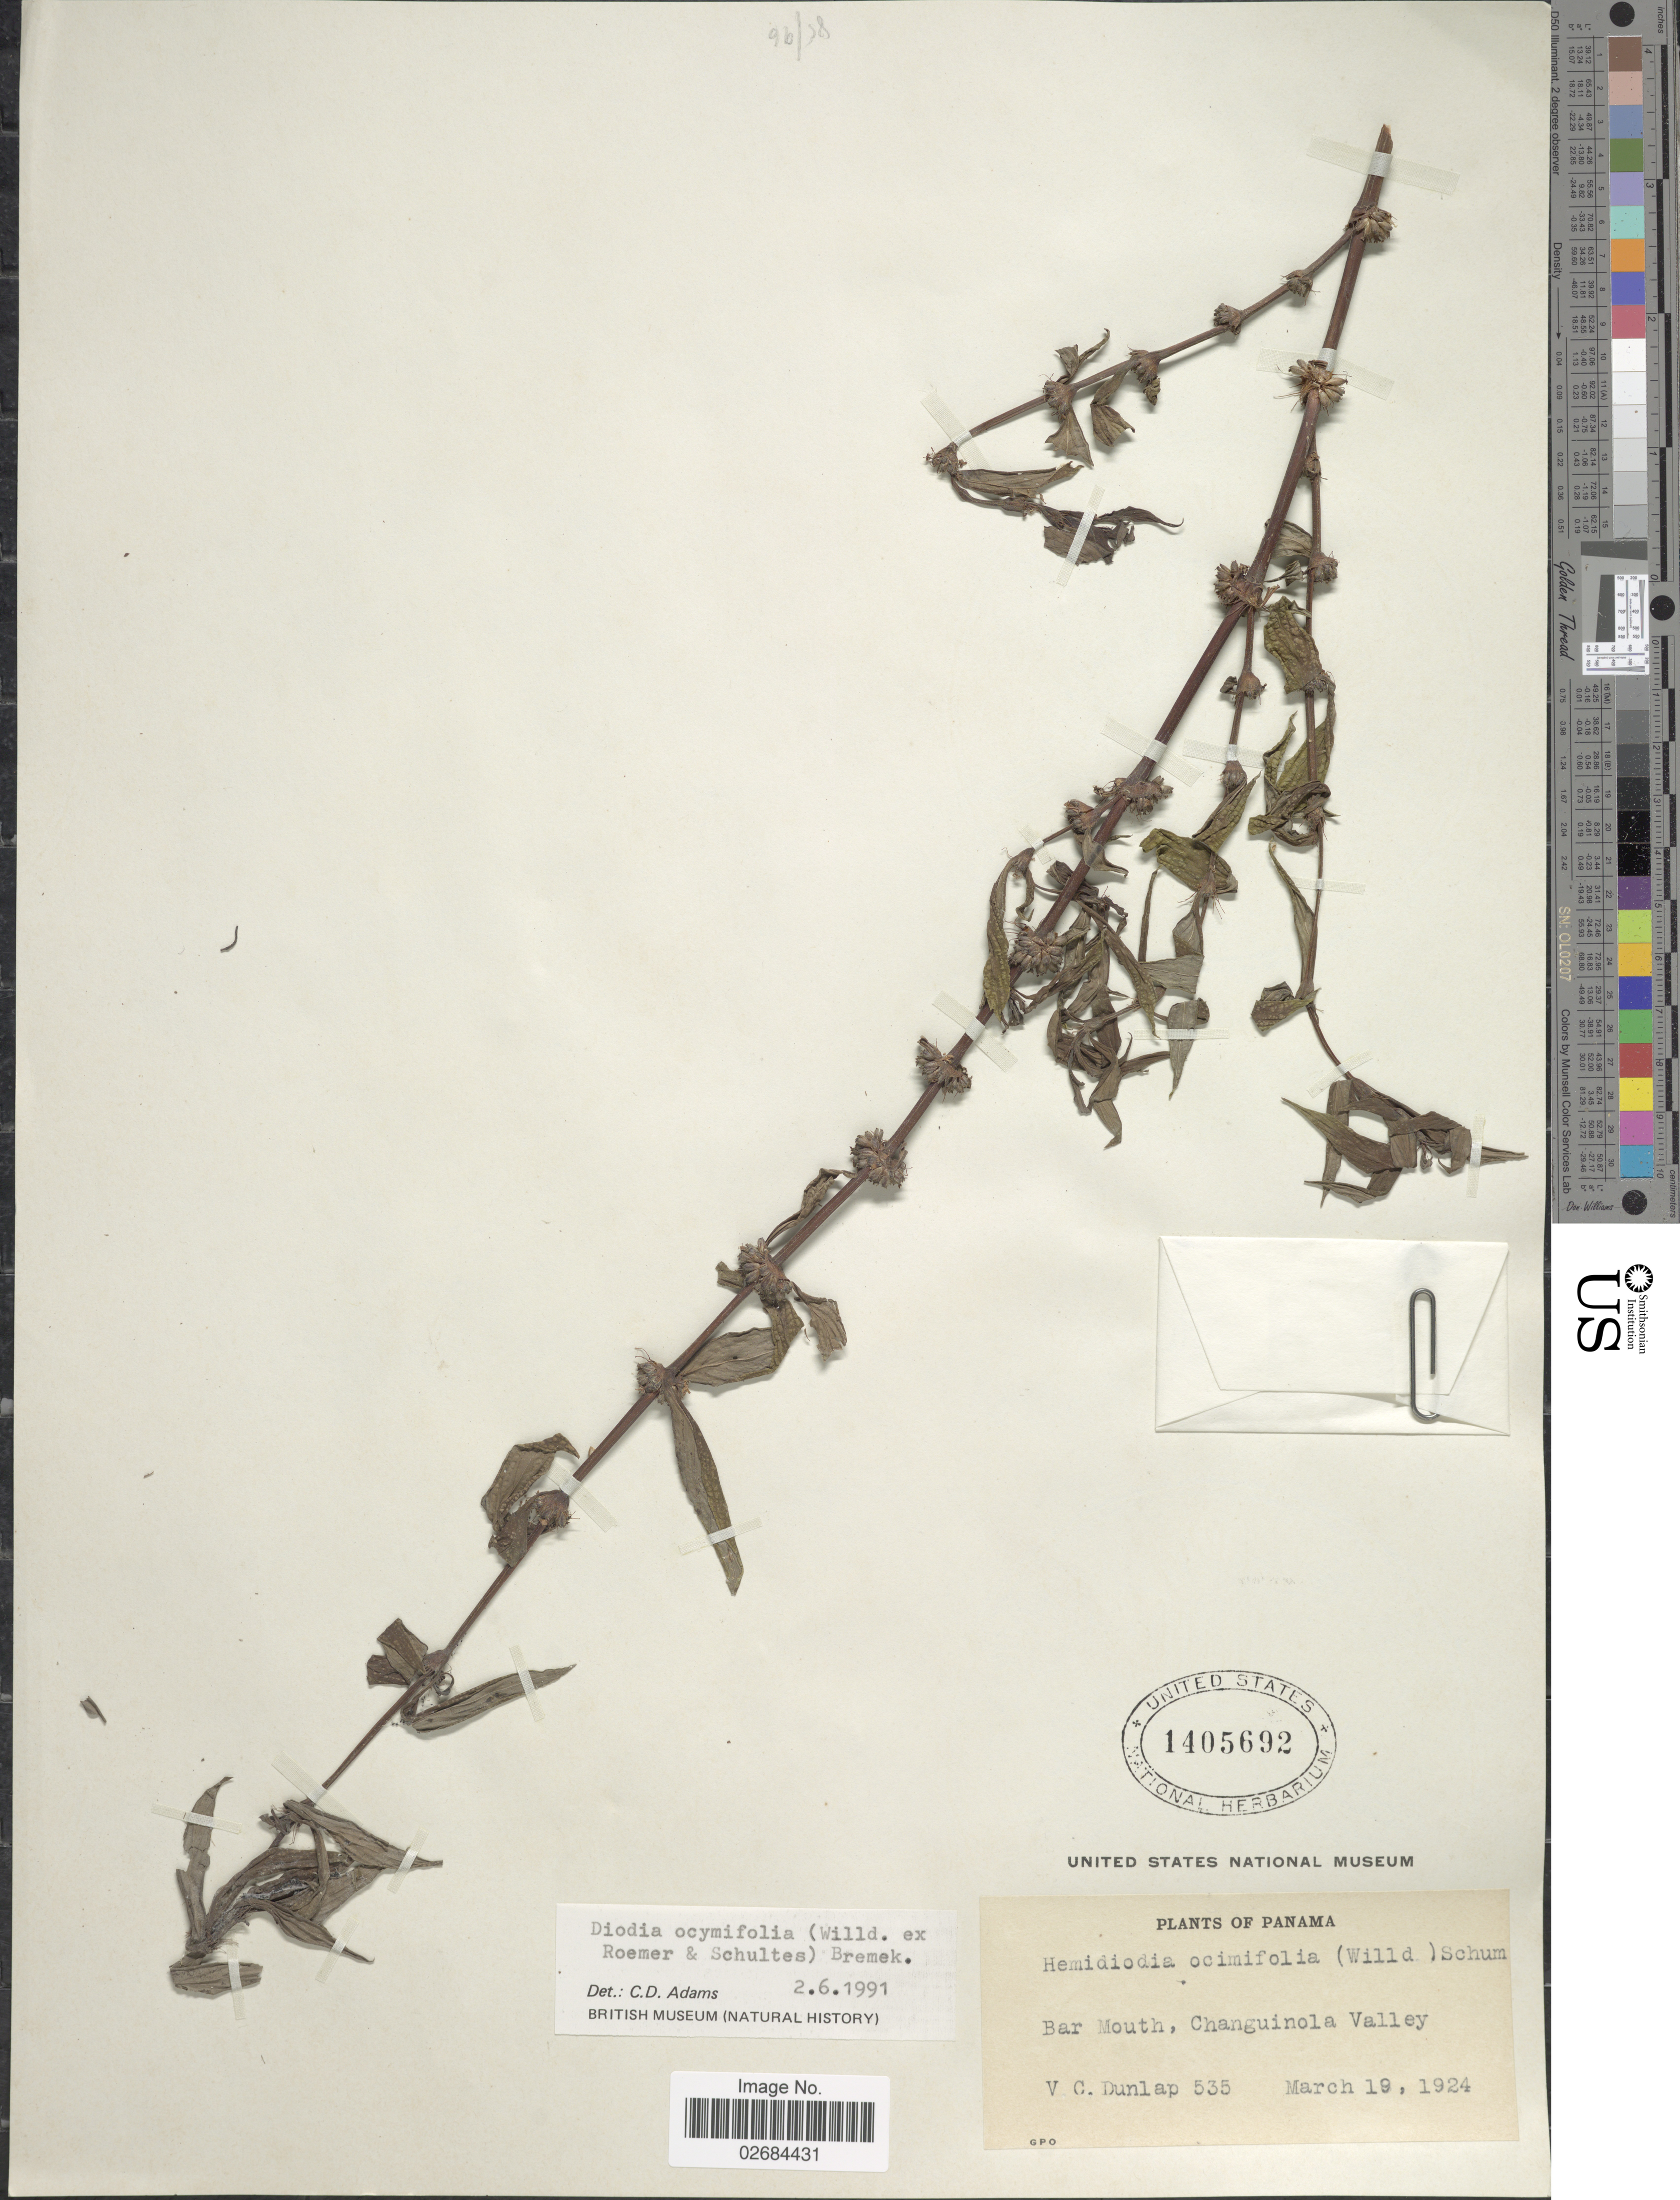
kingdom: Plantae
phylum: Tracheophyta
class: Magnoliopsida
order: Gentianales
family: Rubiaceae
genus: Diodia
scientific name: Diodia ocymifolia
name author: (Willd. ex Roem. & Schult.) Bremek.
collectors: V. C. Dunlap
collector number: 535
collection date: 1924-03-19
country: Panama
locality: Bar Mouth, Changuinola Valley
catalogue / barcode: US 1405692